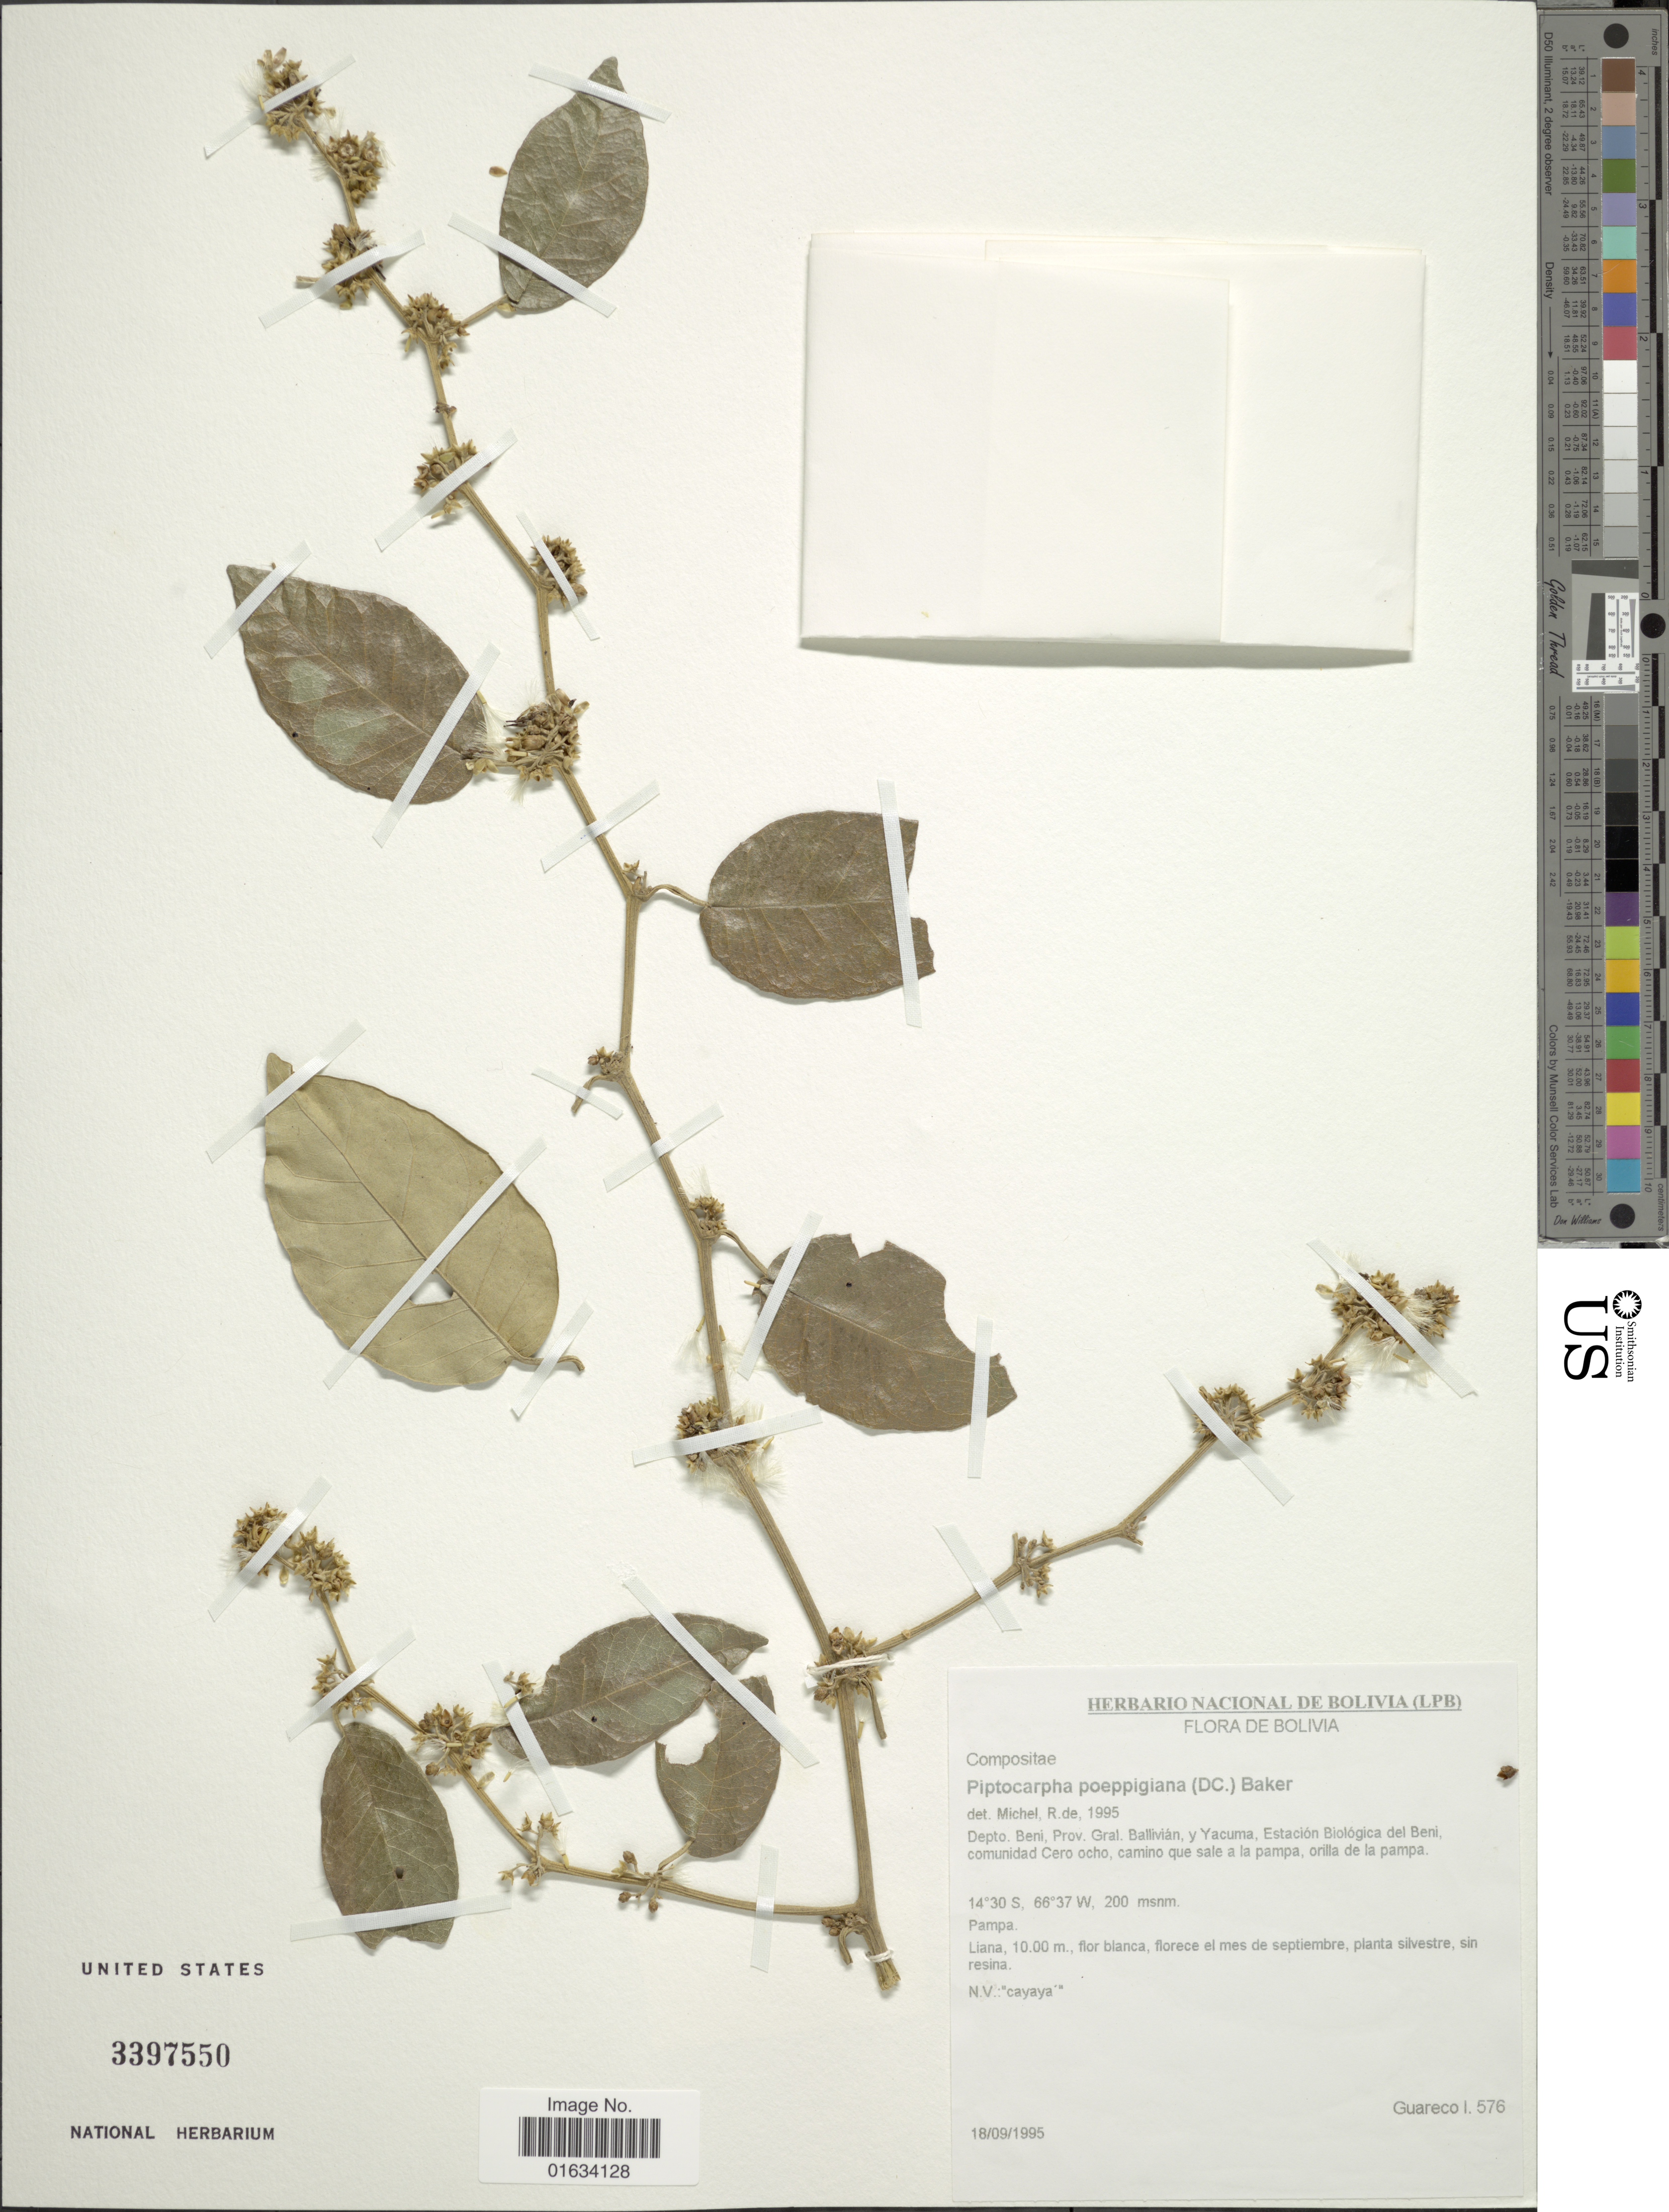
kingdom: Plantae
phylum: Tracheophyta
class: Magnoliopsida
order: Asterales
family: Asteraceae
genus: Piptocarpha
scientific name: Piptocarpha poeppigiana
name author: (DC.) Baker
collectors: I. Guareco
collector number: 576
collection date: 1995-09-18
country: Bolivia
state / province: Beni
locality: Bolivia. Depto. Beni, Prov. Gral. Ballivia, y Yacuma, Estacion Biologica del Beni, comunidad Cero ocho, camino que sale a la pampa, orilla de la pampa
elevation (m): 200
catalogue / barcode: US 3397550